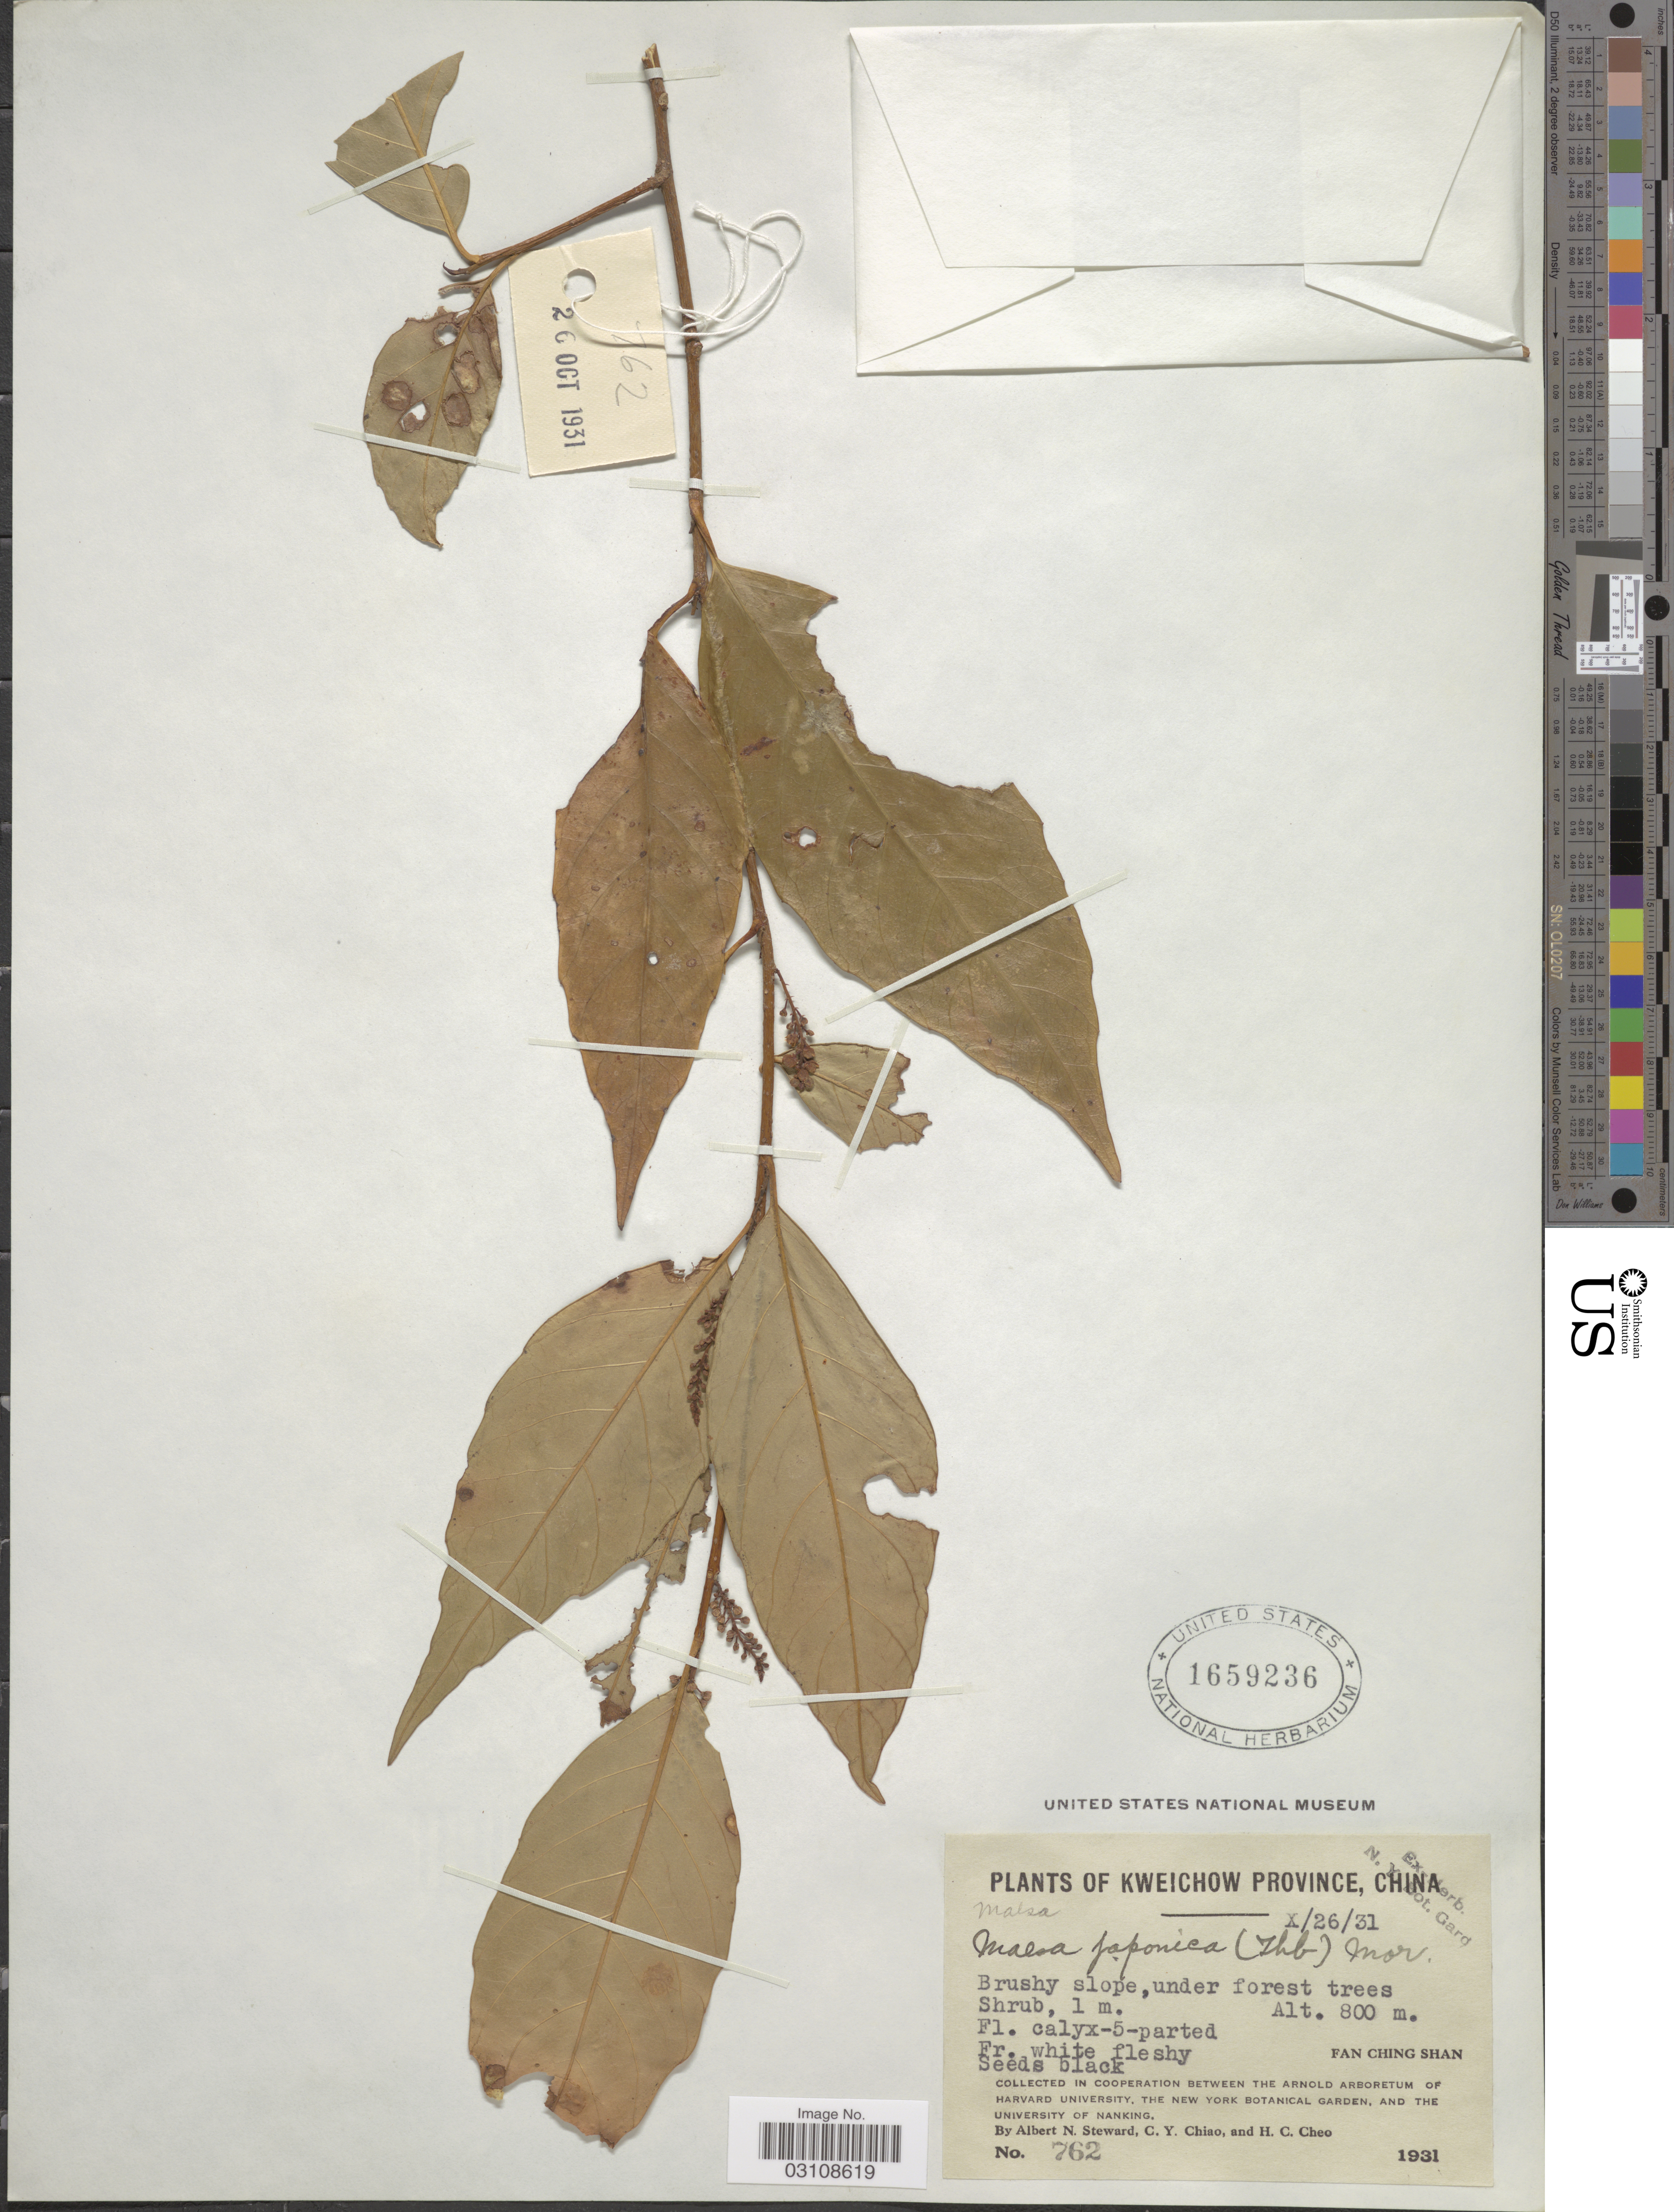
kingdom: Plantae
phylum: Tracheophyta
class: Magnoliopsida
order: Ericales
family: Primulaceae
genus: Maesa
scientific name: Maesa japonica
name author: Merr.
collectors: A. N. Steward, C. Y. Chiao & H. Cheo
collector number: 762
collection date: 1931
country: China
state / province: Guizhou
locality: Kweichow Province. Fan Ching Shan.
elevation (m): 800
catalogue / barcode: US 1659236